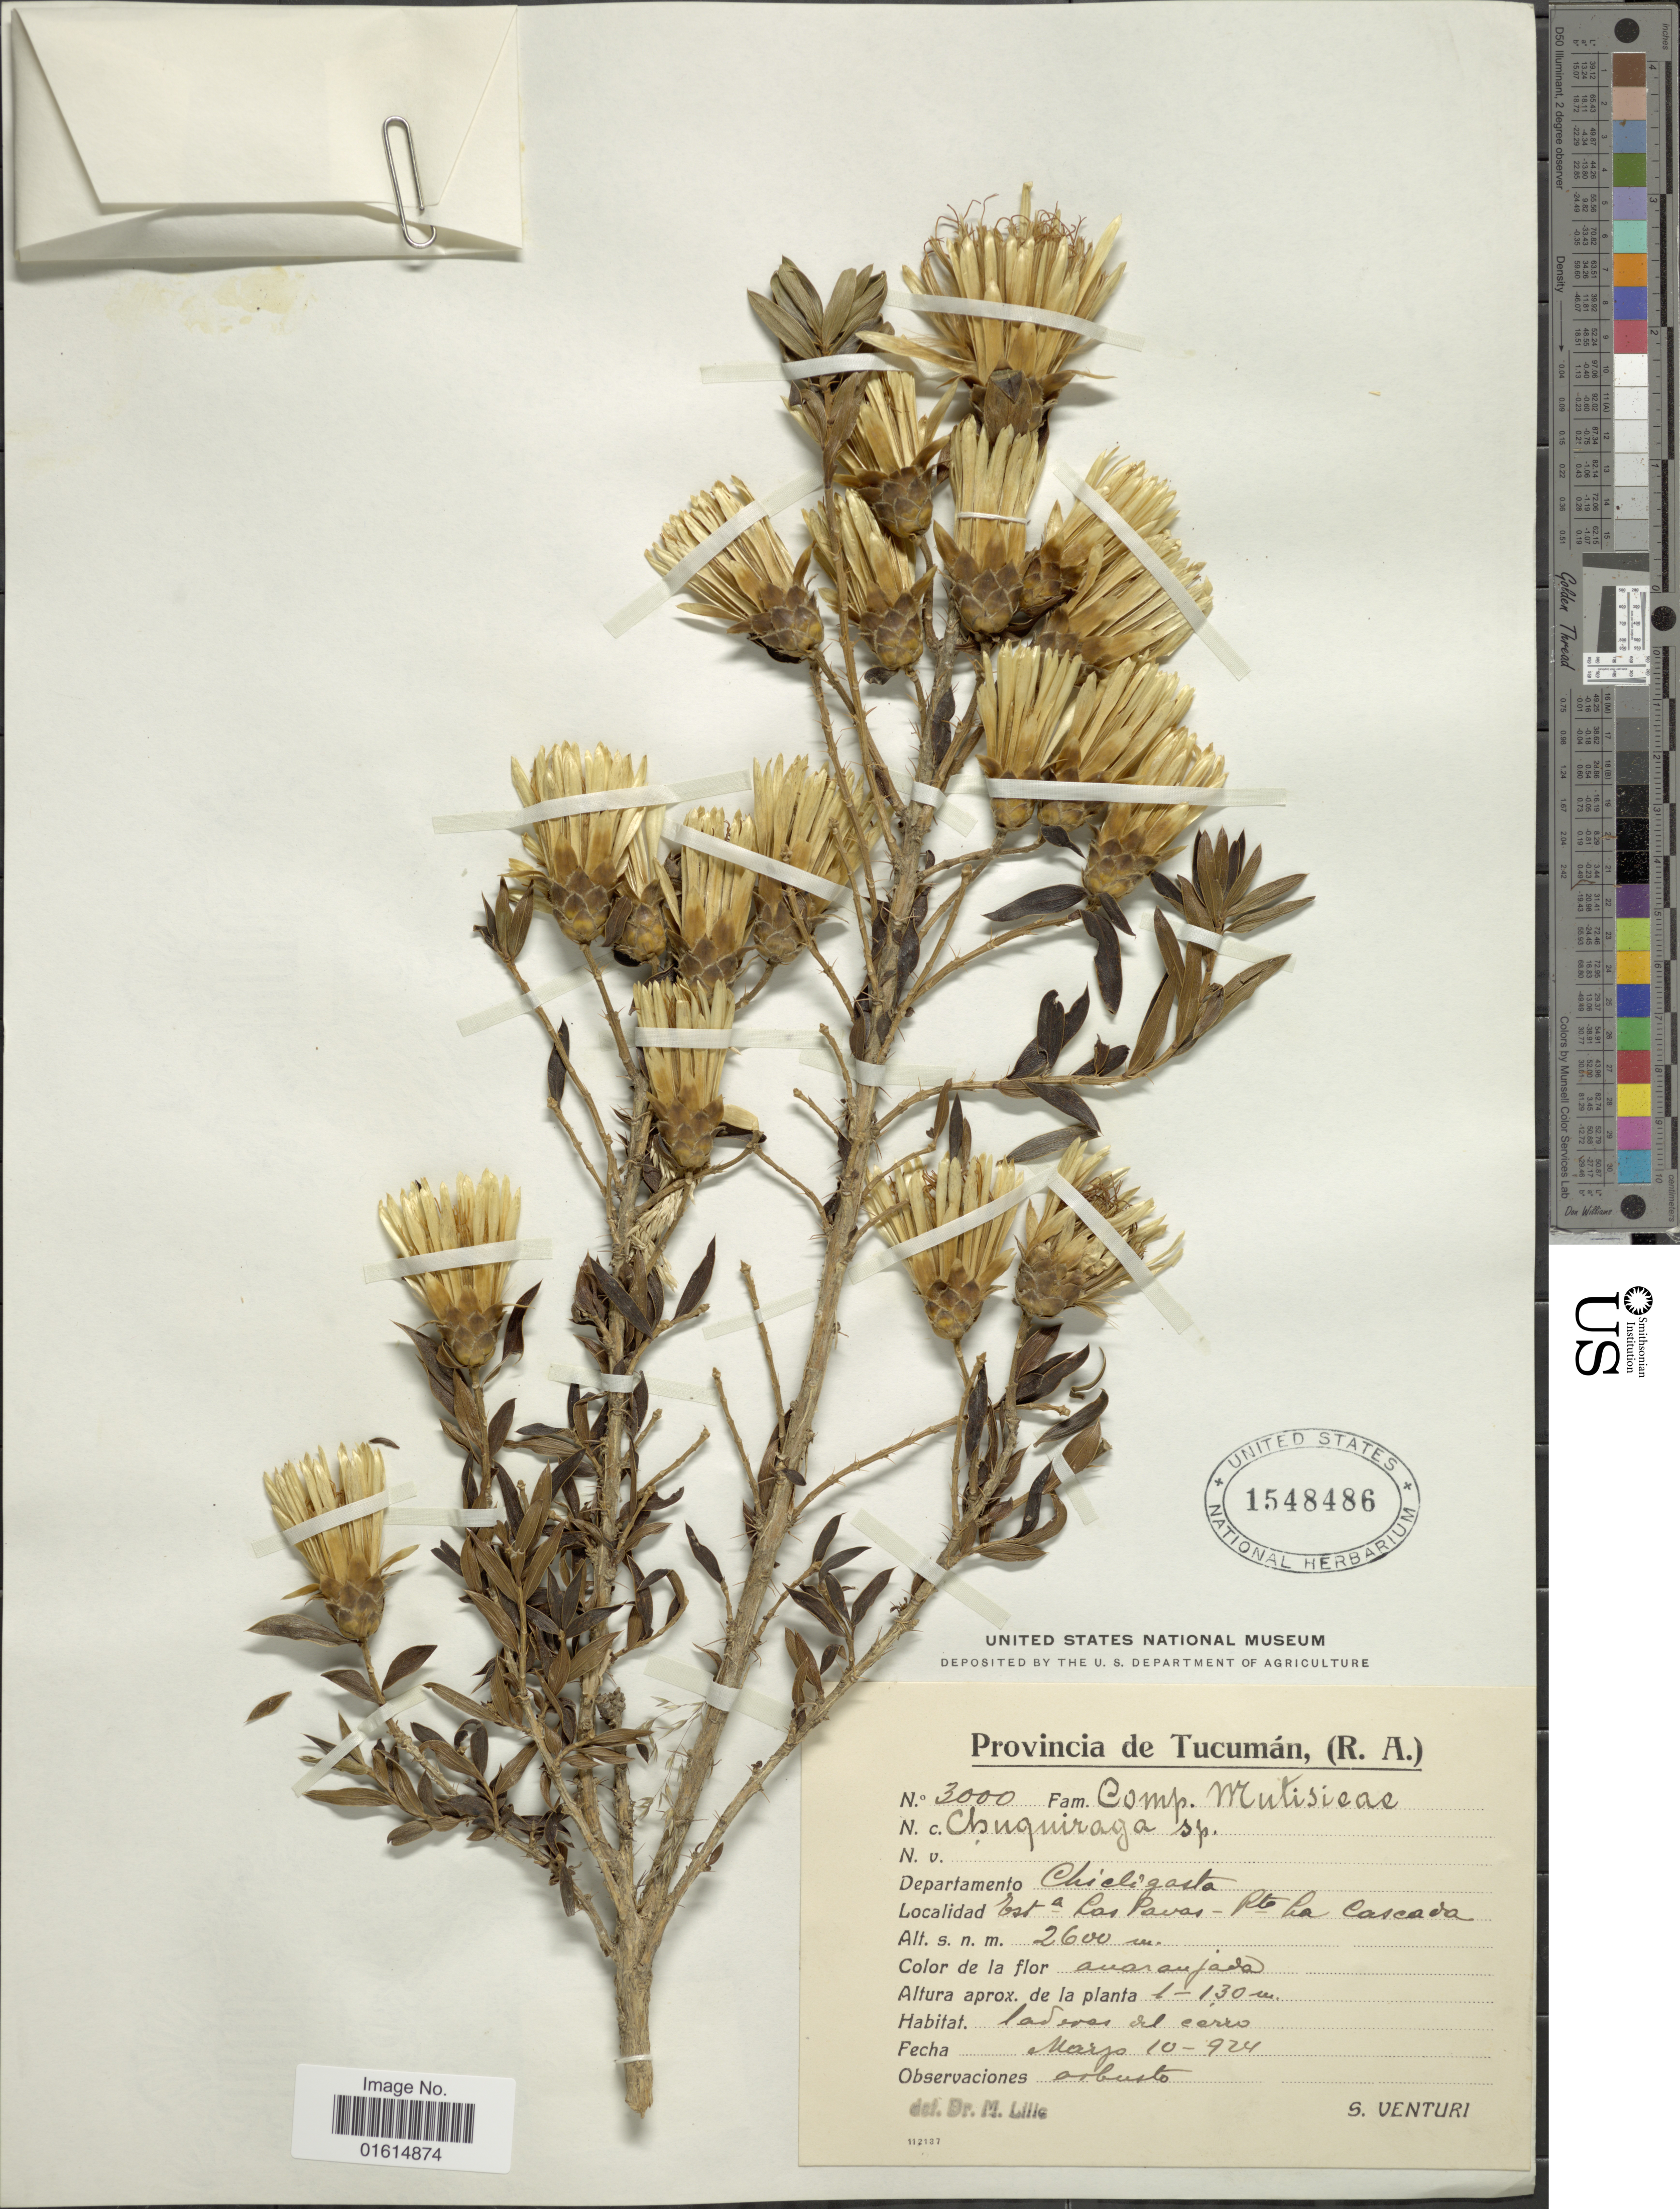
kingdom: Plantae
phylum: Tracheophyta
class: Magnoliopsida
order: Asterales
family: Asteraceae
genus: Chuquiraga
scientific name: Chuquiraga chrysantha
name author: Fielding & Gardner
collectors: S. Venturi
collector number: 3000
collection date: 1924-03-10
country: Argentina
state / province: Tucuman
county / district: Chicligasta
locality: Esta Los Pavas - Rte La Cascada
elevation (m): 2600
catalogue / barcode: US 1548486